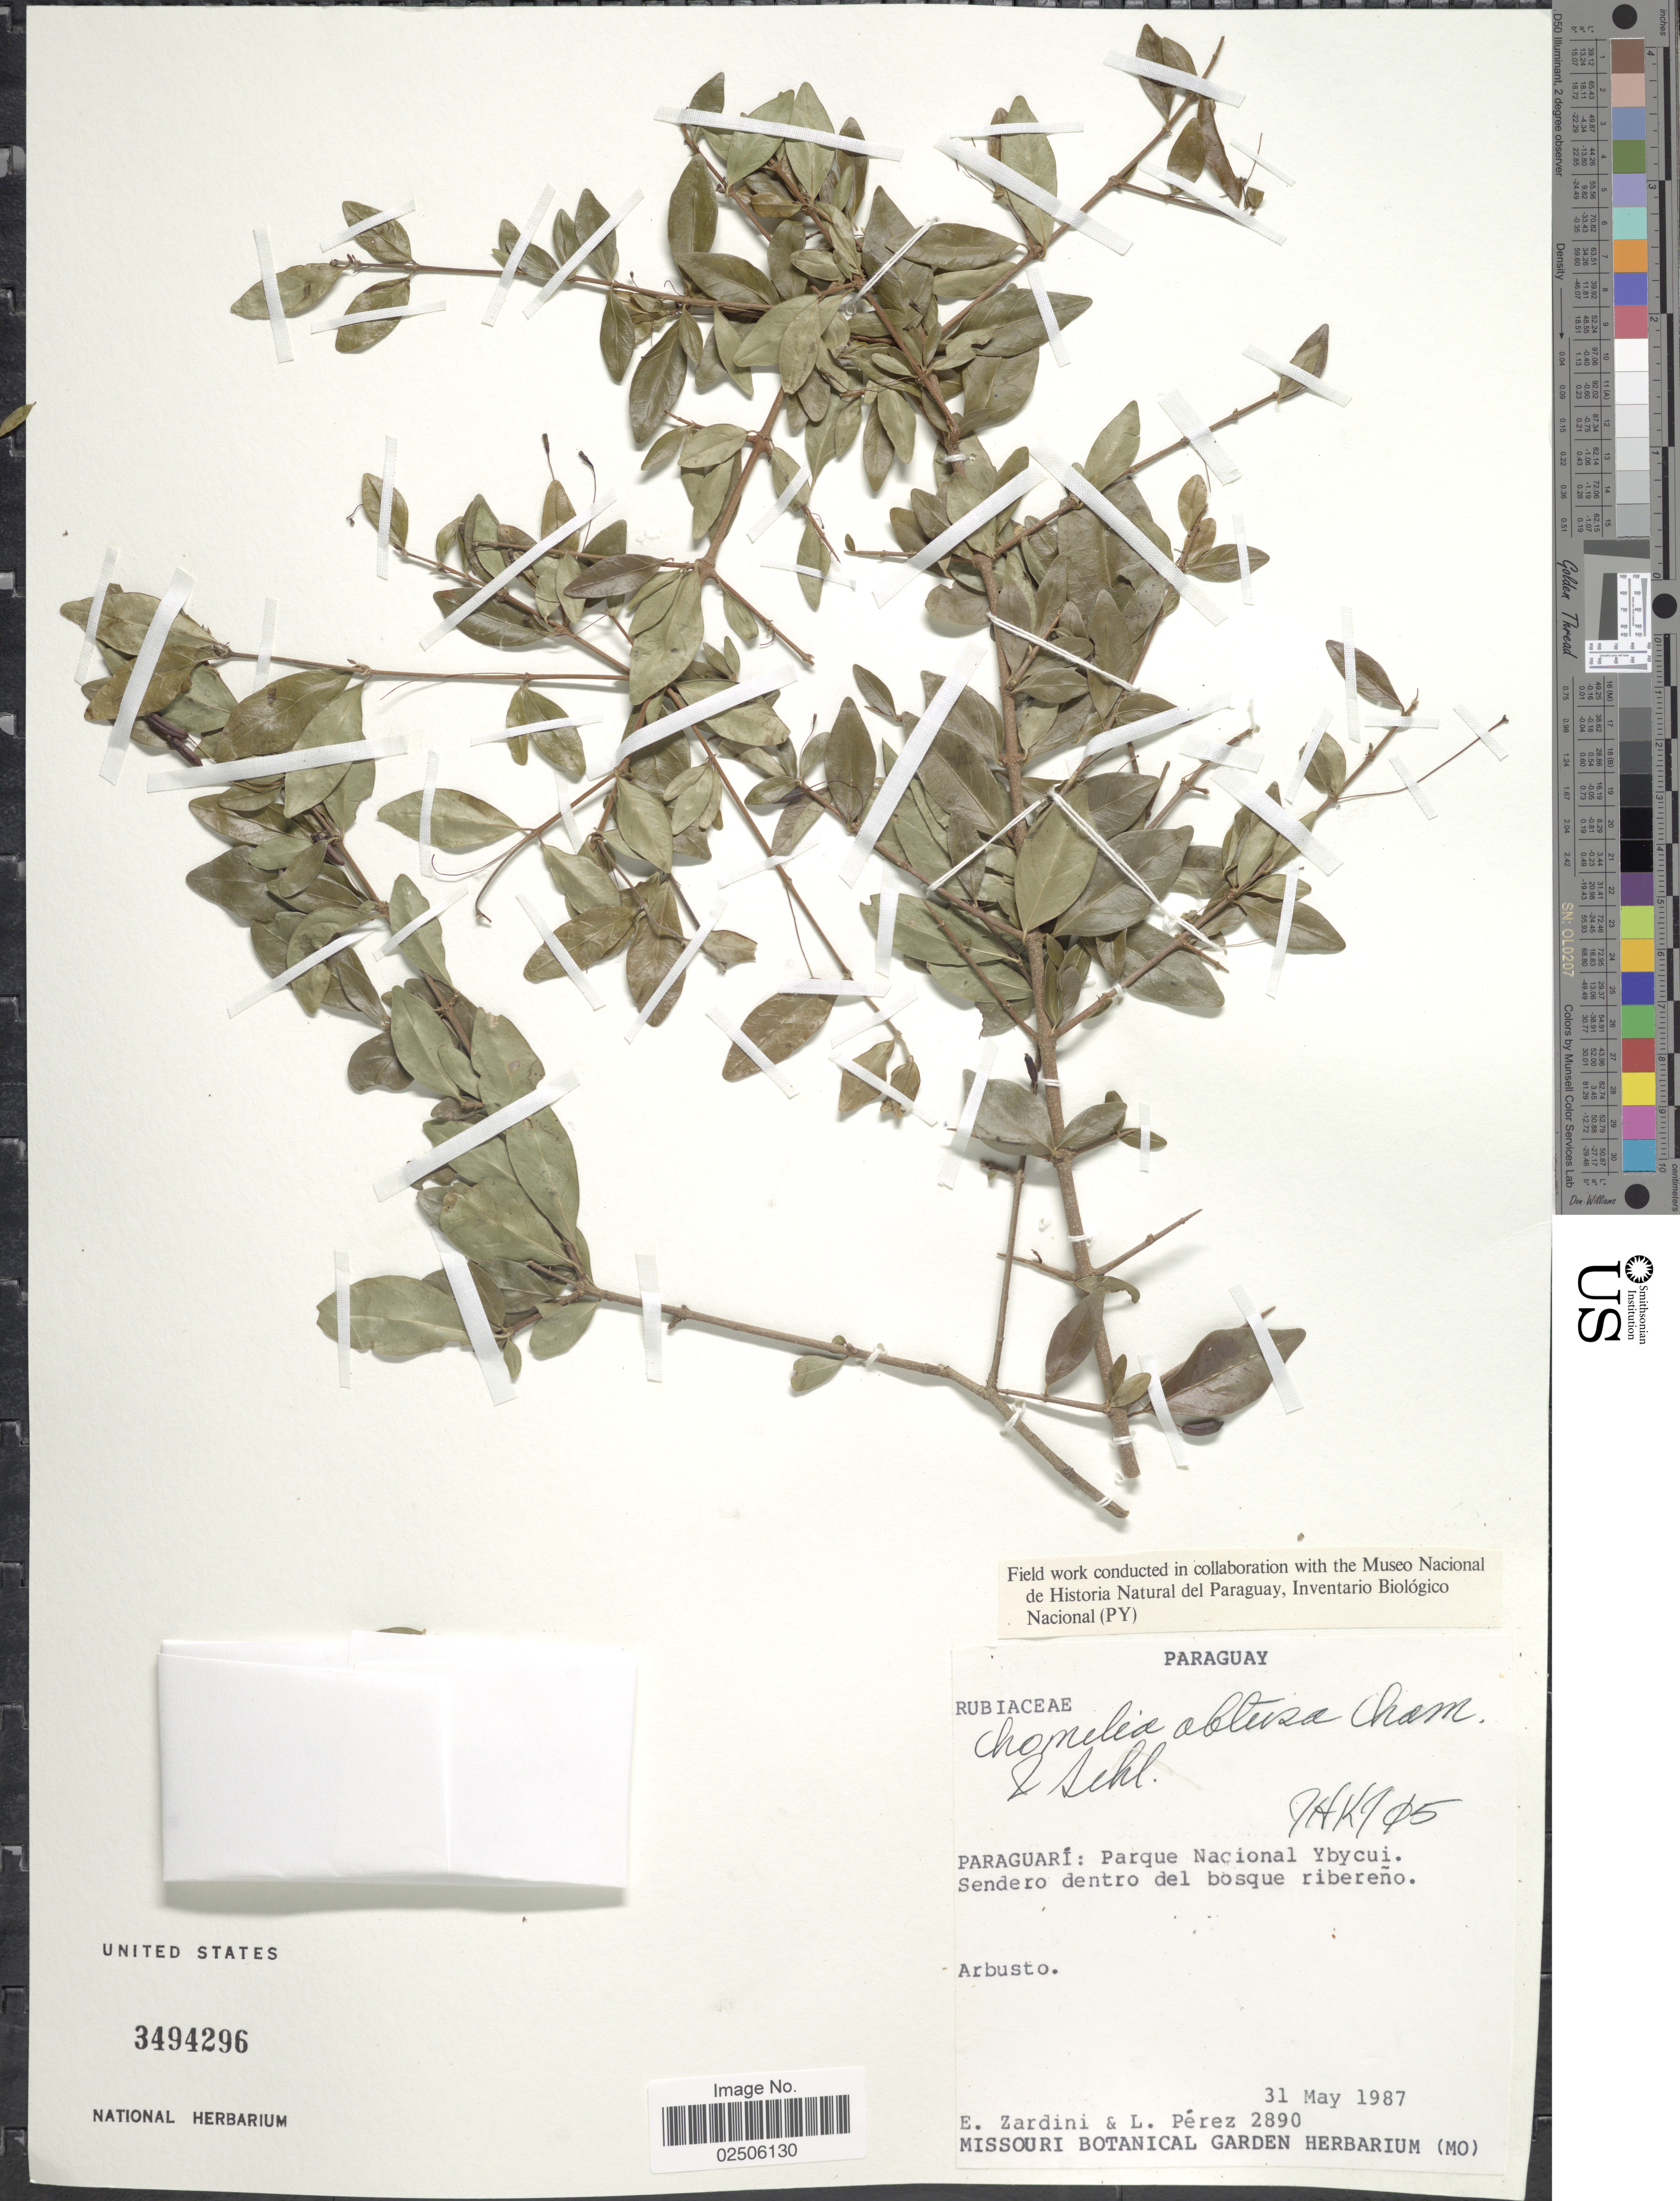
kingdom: Plantae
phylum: Tracheophyta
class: Magnoliopsida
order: Gentianales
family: Rubiaceae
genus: Chomelia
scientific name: Chomelia obtusa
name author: Cham. & Schltdl.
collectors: E. M. Zardini & L. Pérez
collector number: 2890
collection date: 1987-05-31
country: Paraguay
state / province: Paraguari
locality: Parque Nacional Ybycui, Sendero dentro del bosque ribereno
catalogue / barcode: US 3494296